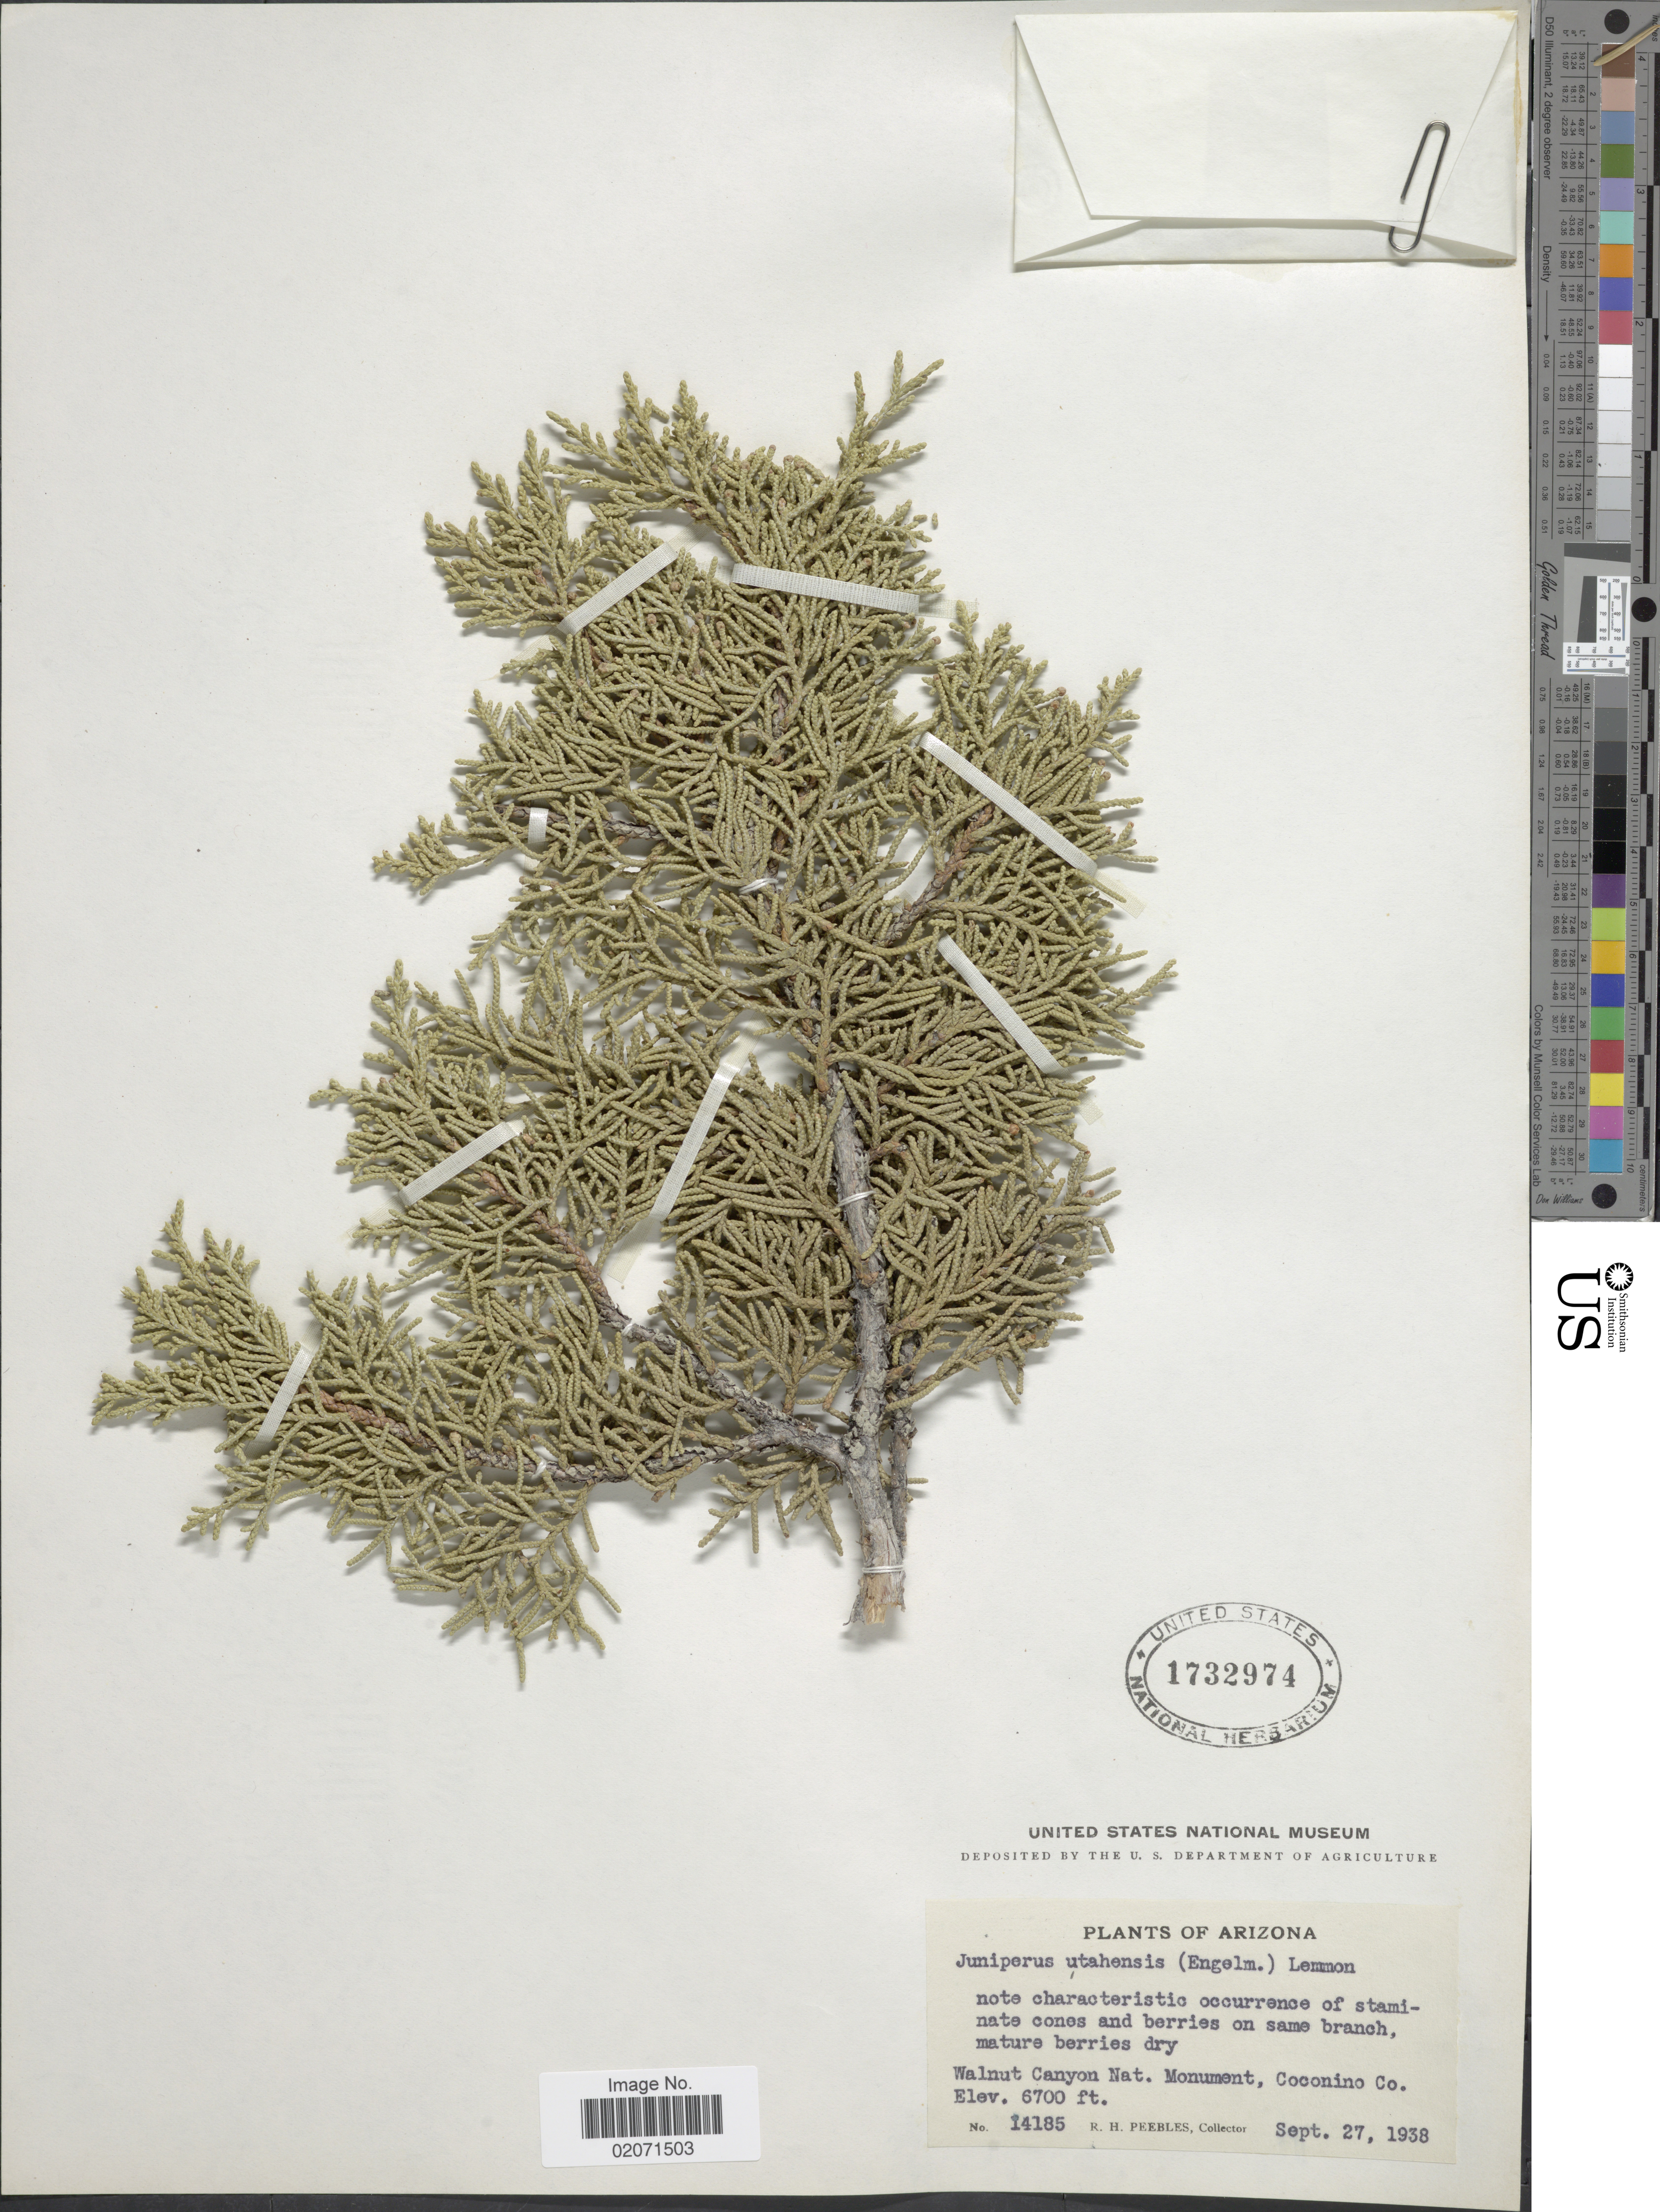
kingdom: Plantae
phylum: Tracheophyta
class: Pinopsida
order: Pinales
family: Cupressaceae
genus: Juniperus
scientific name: Juniperus osteosperma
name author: (Torr.) Little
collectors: R. H. Peebles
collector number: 14185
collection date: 1938-09-27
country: United States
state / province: Arizona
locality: Walnut Canyon Nat. Monument, Coconino Co.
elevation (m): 2042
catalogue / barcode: US 1732974